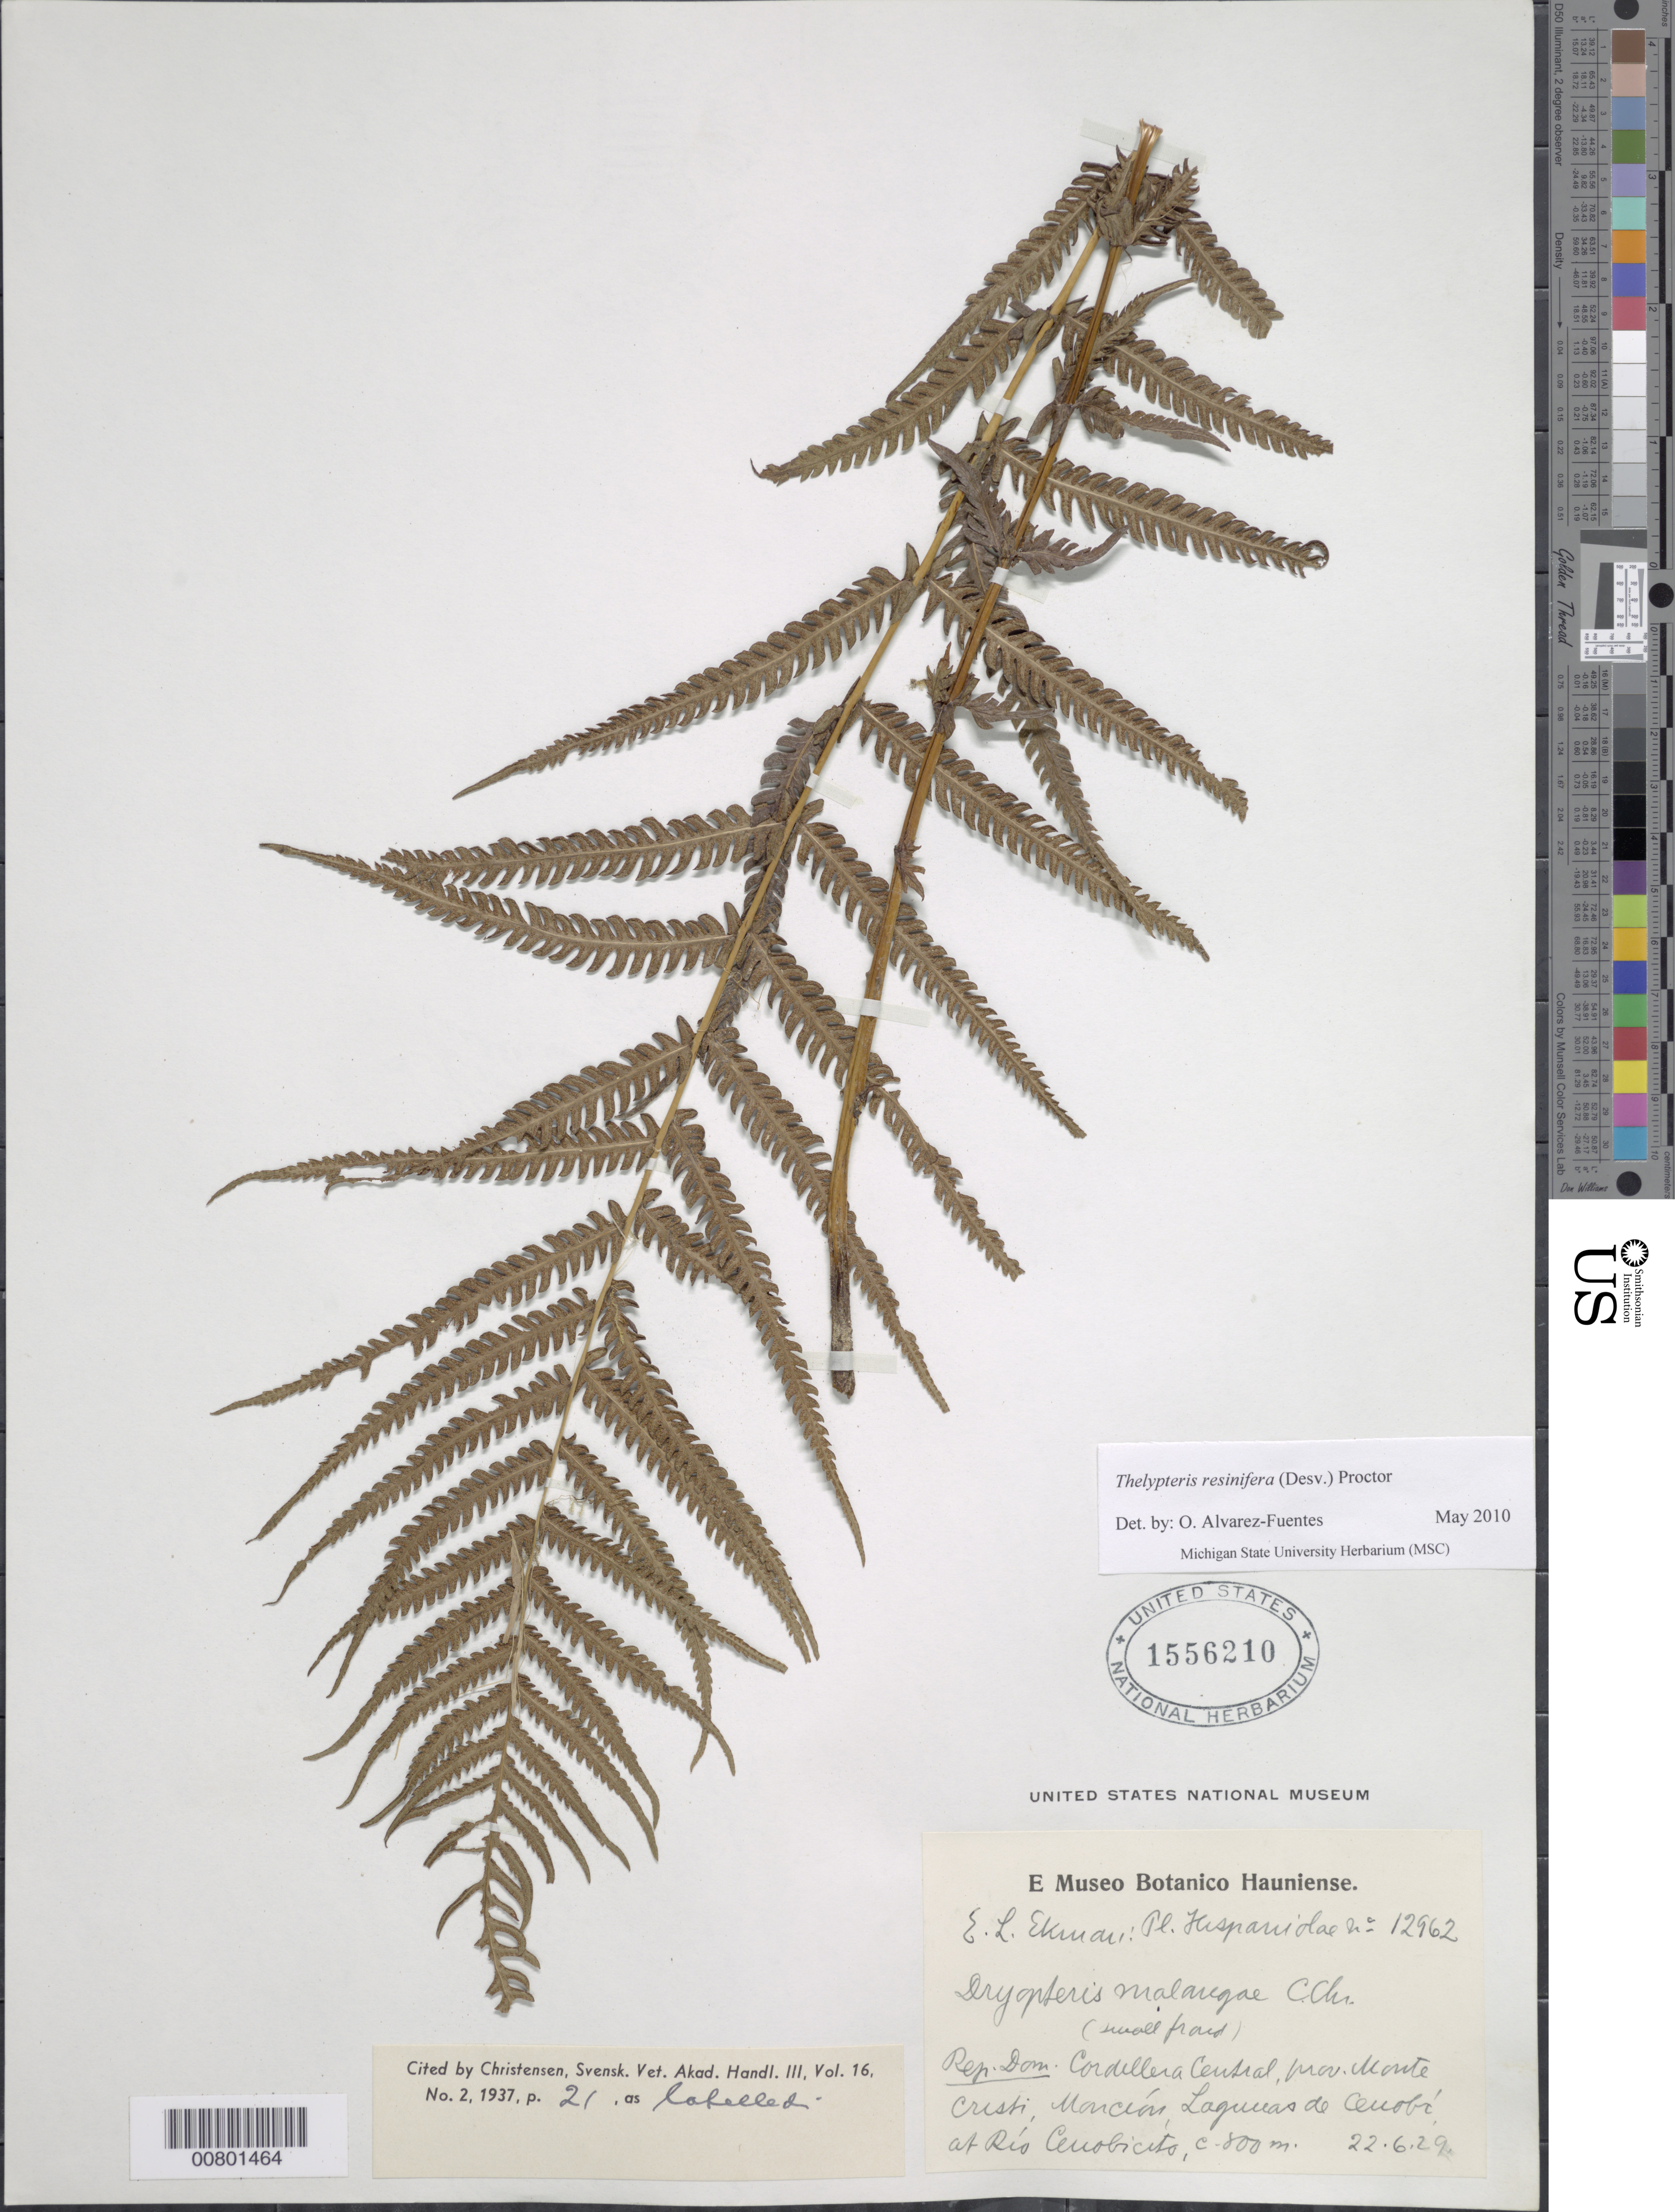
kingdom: Plantae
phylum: Tracheophyta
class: Polypodiopsida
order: Polypodiales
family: Thelypteridaceae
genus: Amauropelta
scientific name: Amauropelta resinifera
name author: (Desv.) Pic. Serm.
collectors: E. L. Ekman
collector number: H 12962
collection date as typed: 22 Jun 1929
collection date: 1929-06-22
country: Dominican Republic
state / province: Monte Cristi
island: Hispaniola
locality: Cordillera Central, Monción, Lagunas de Cenobi at Rio Cenobicito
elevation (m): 800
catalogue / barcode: US 1556210